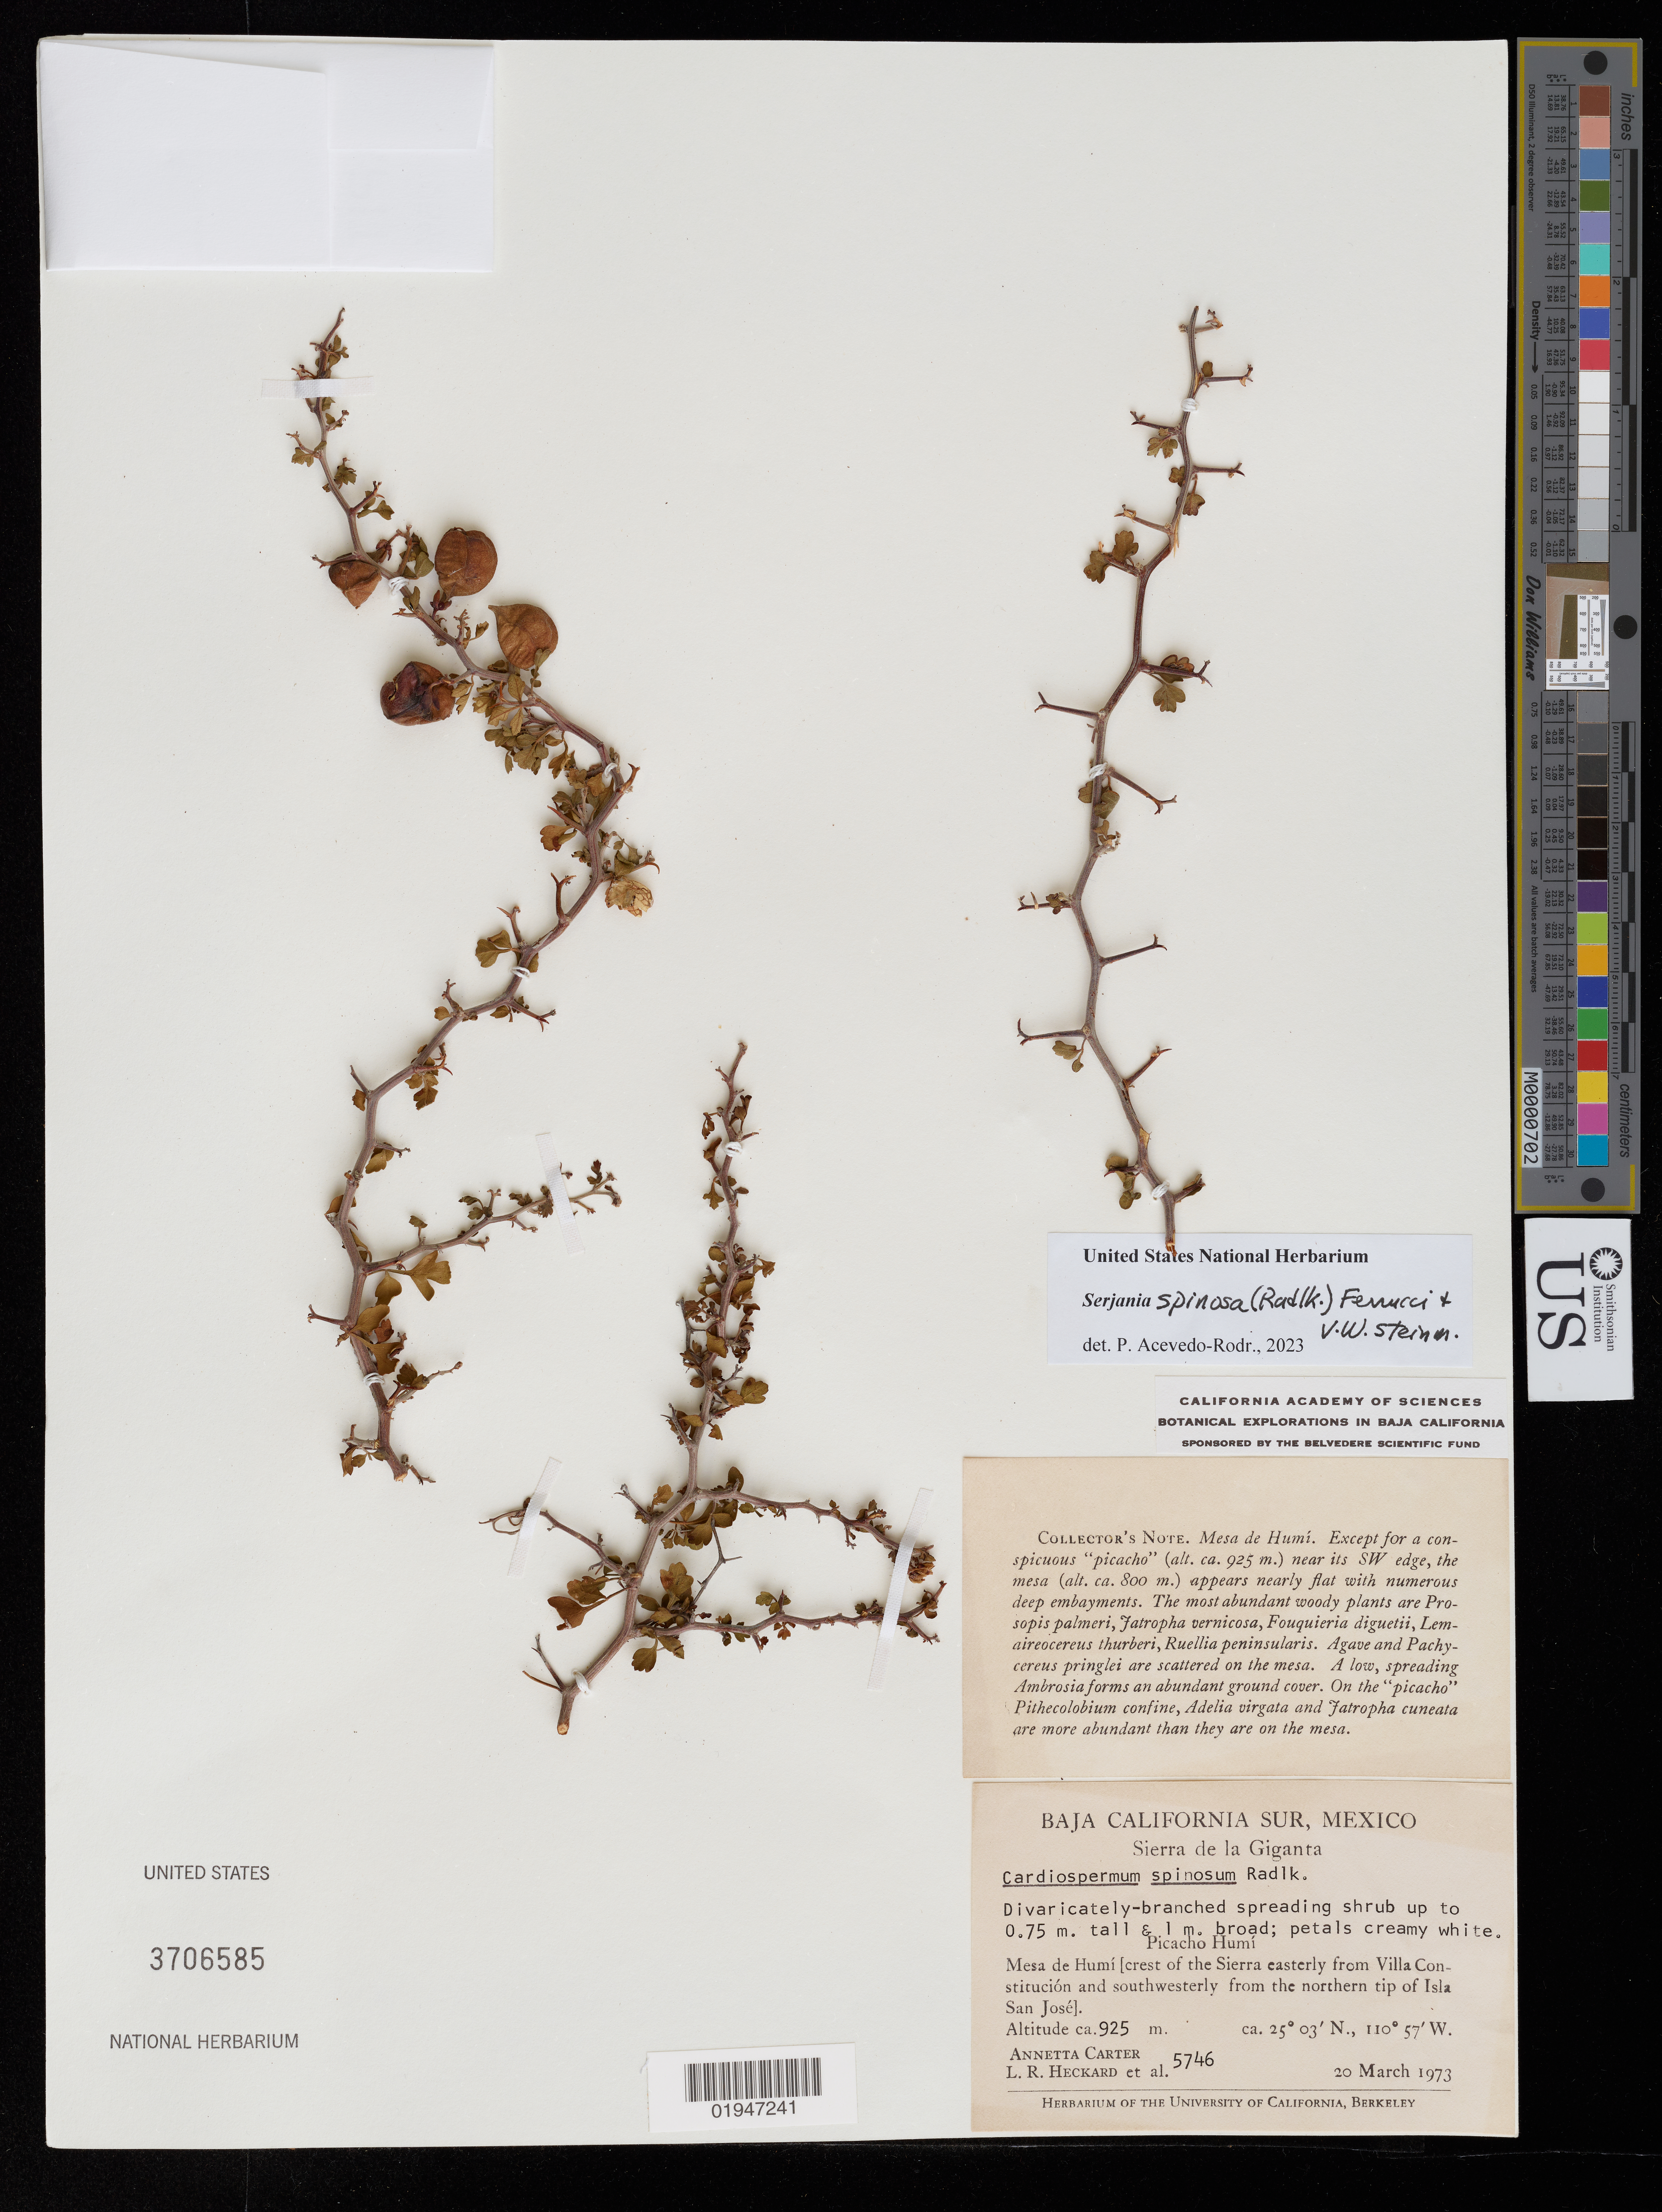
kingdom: Plantae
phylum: Tracheophyta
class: Magnoliopsida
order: Sapindales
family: Sapindaceae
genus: Serjania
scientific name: Serjania spinosa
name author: (Radlk.) Ferrucci & V.W. Steinm.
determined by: Acevedo-Rodriguez, P., (US), Smithsonian Institution - National Museum of Natural History (UNITED STATES)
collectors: A. M. Carter et al.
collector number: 5746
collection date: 1973-03-20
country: Mexico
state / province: Baja California Sur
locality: Sierra de la Giganta. Picacho Humí. Mesa de Humí (crest of the Sierra easterly from Villa Constitución and SW from the northern tip of Isla San José)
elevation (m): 925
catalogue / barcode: US 3706585